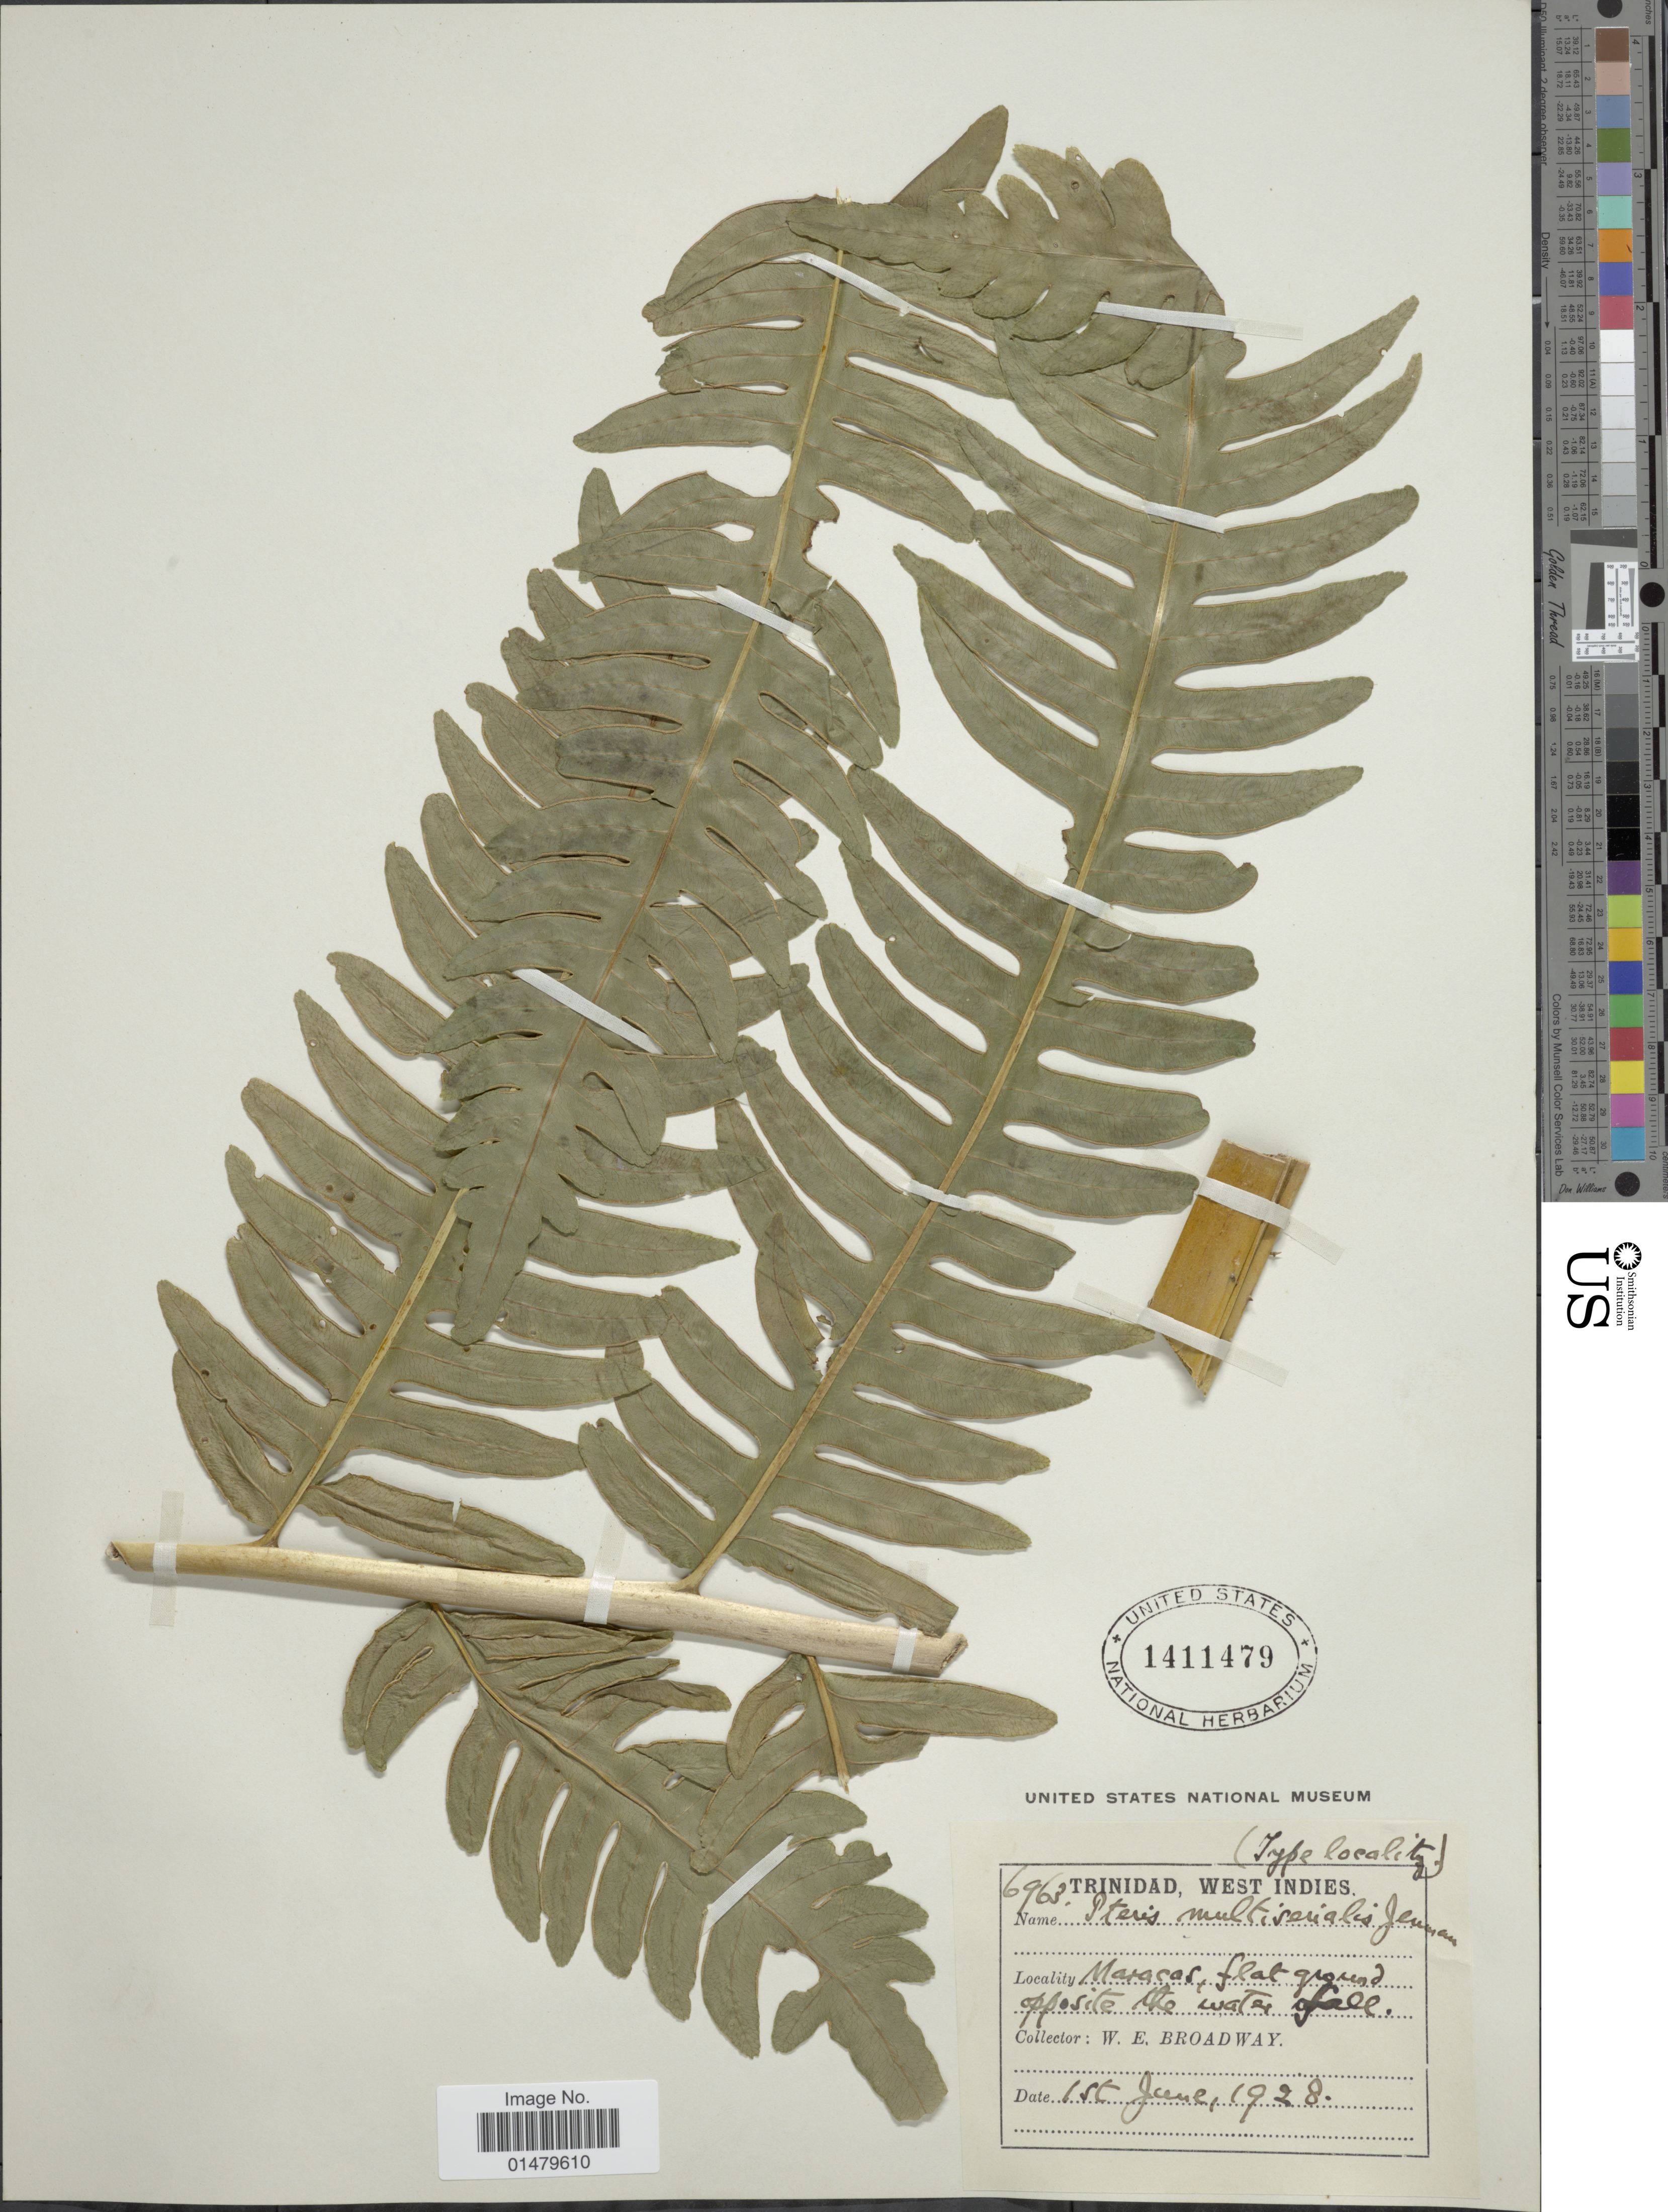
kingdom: Plantae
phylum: Tracheophyta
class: Polypodiopsida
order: Polypodiales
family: Pteridaceae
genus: Pteris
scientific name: Pteris multiserialis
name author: Jenman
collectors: W. E. Broadway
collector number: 6963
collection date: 1928-06-01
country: Trinidad and Tobago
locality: Trinidad, West Indies. Maracas, flat ground opposite the water fall.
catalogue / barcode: US 1411479